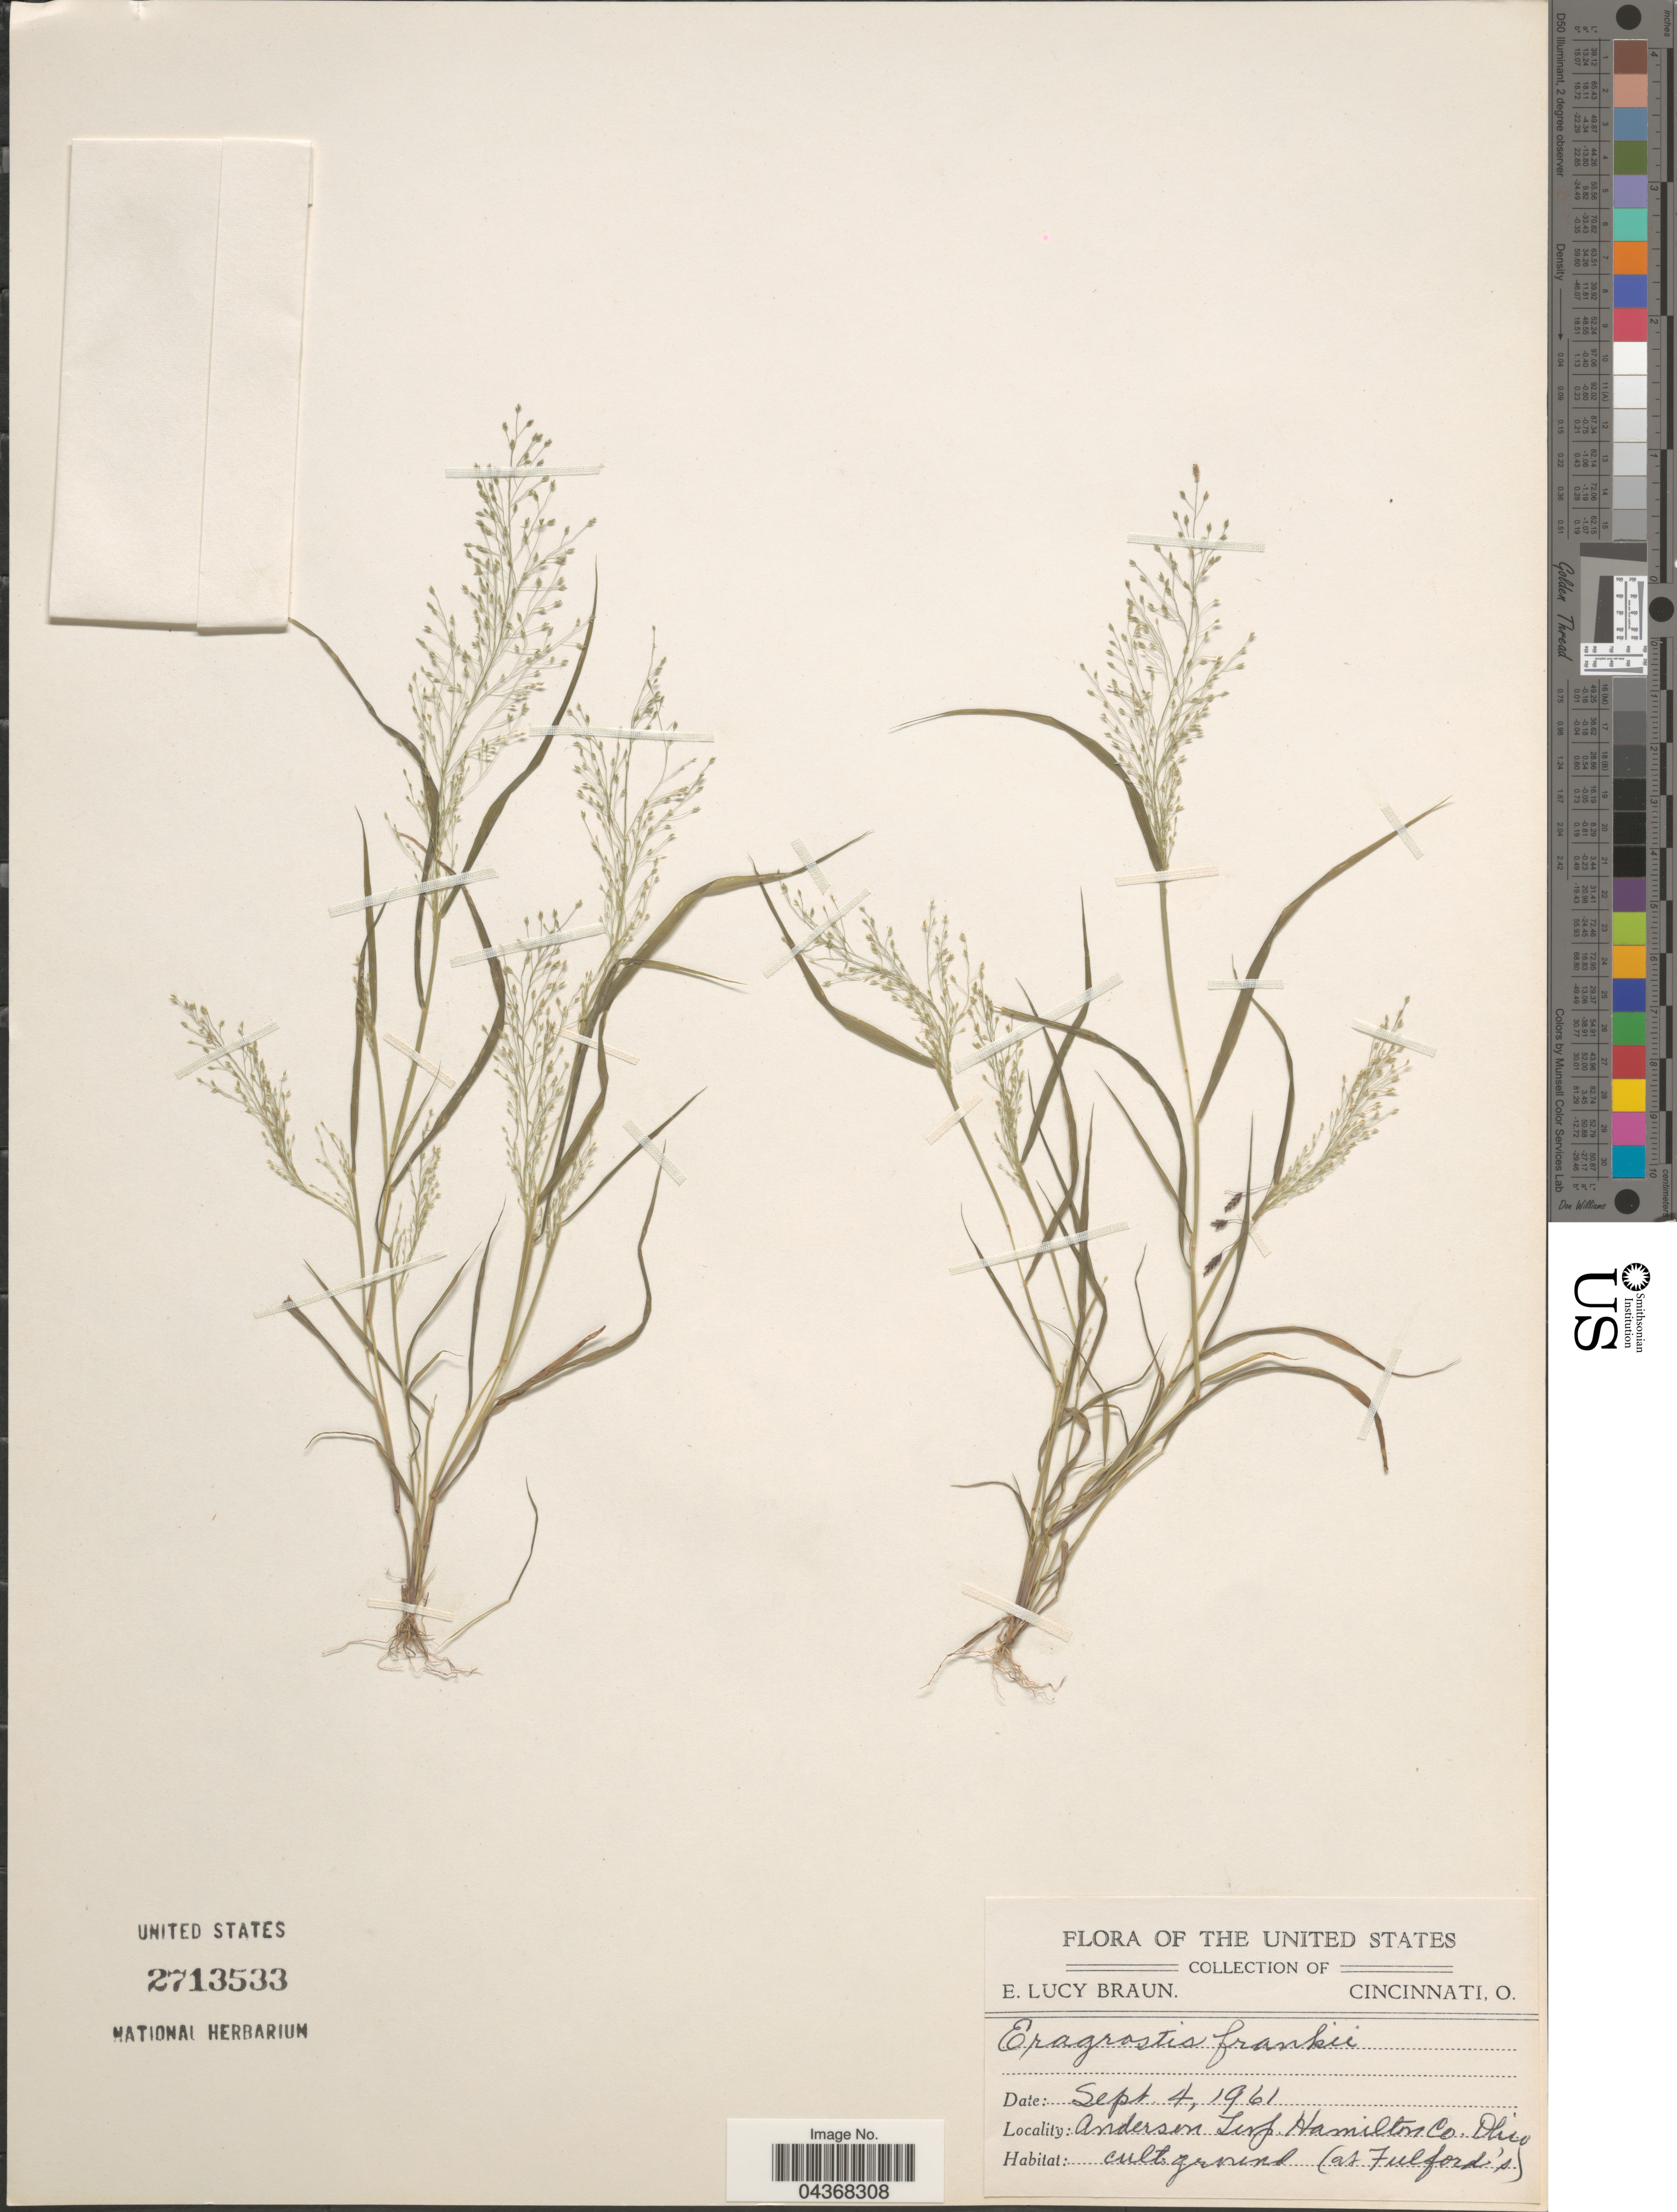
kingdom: Plantae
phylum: Tracheophyta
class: Liliopsida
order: Poales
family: Poaceae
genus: Eragrostis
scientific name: Eragrostis frankii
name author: C.A. Mey. ex Steud.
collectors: E. L. Braun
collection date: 1961-09-04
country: United States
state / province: Ohio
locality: Anderson Twp. Hamilton Co. (at Fulford's).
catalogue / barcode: US 2713533